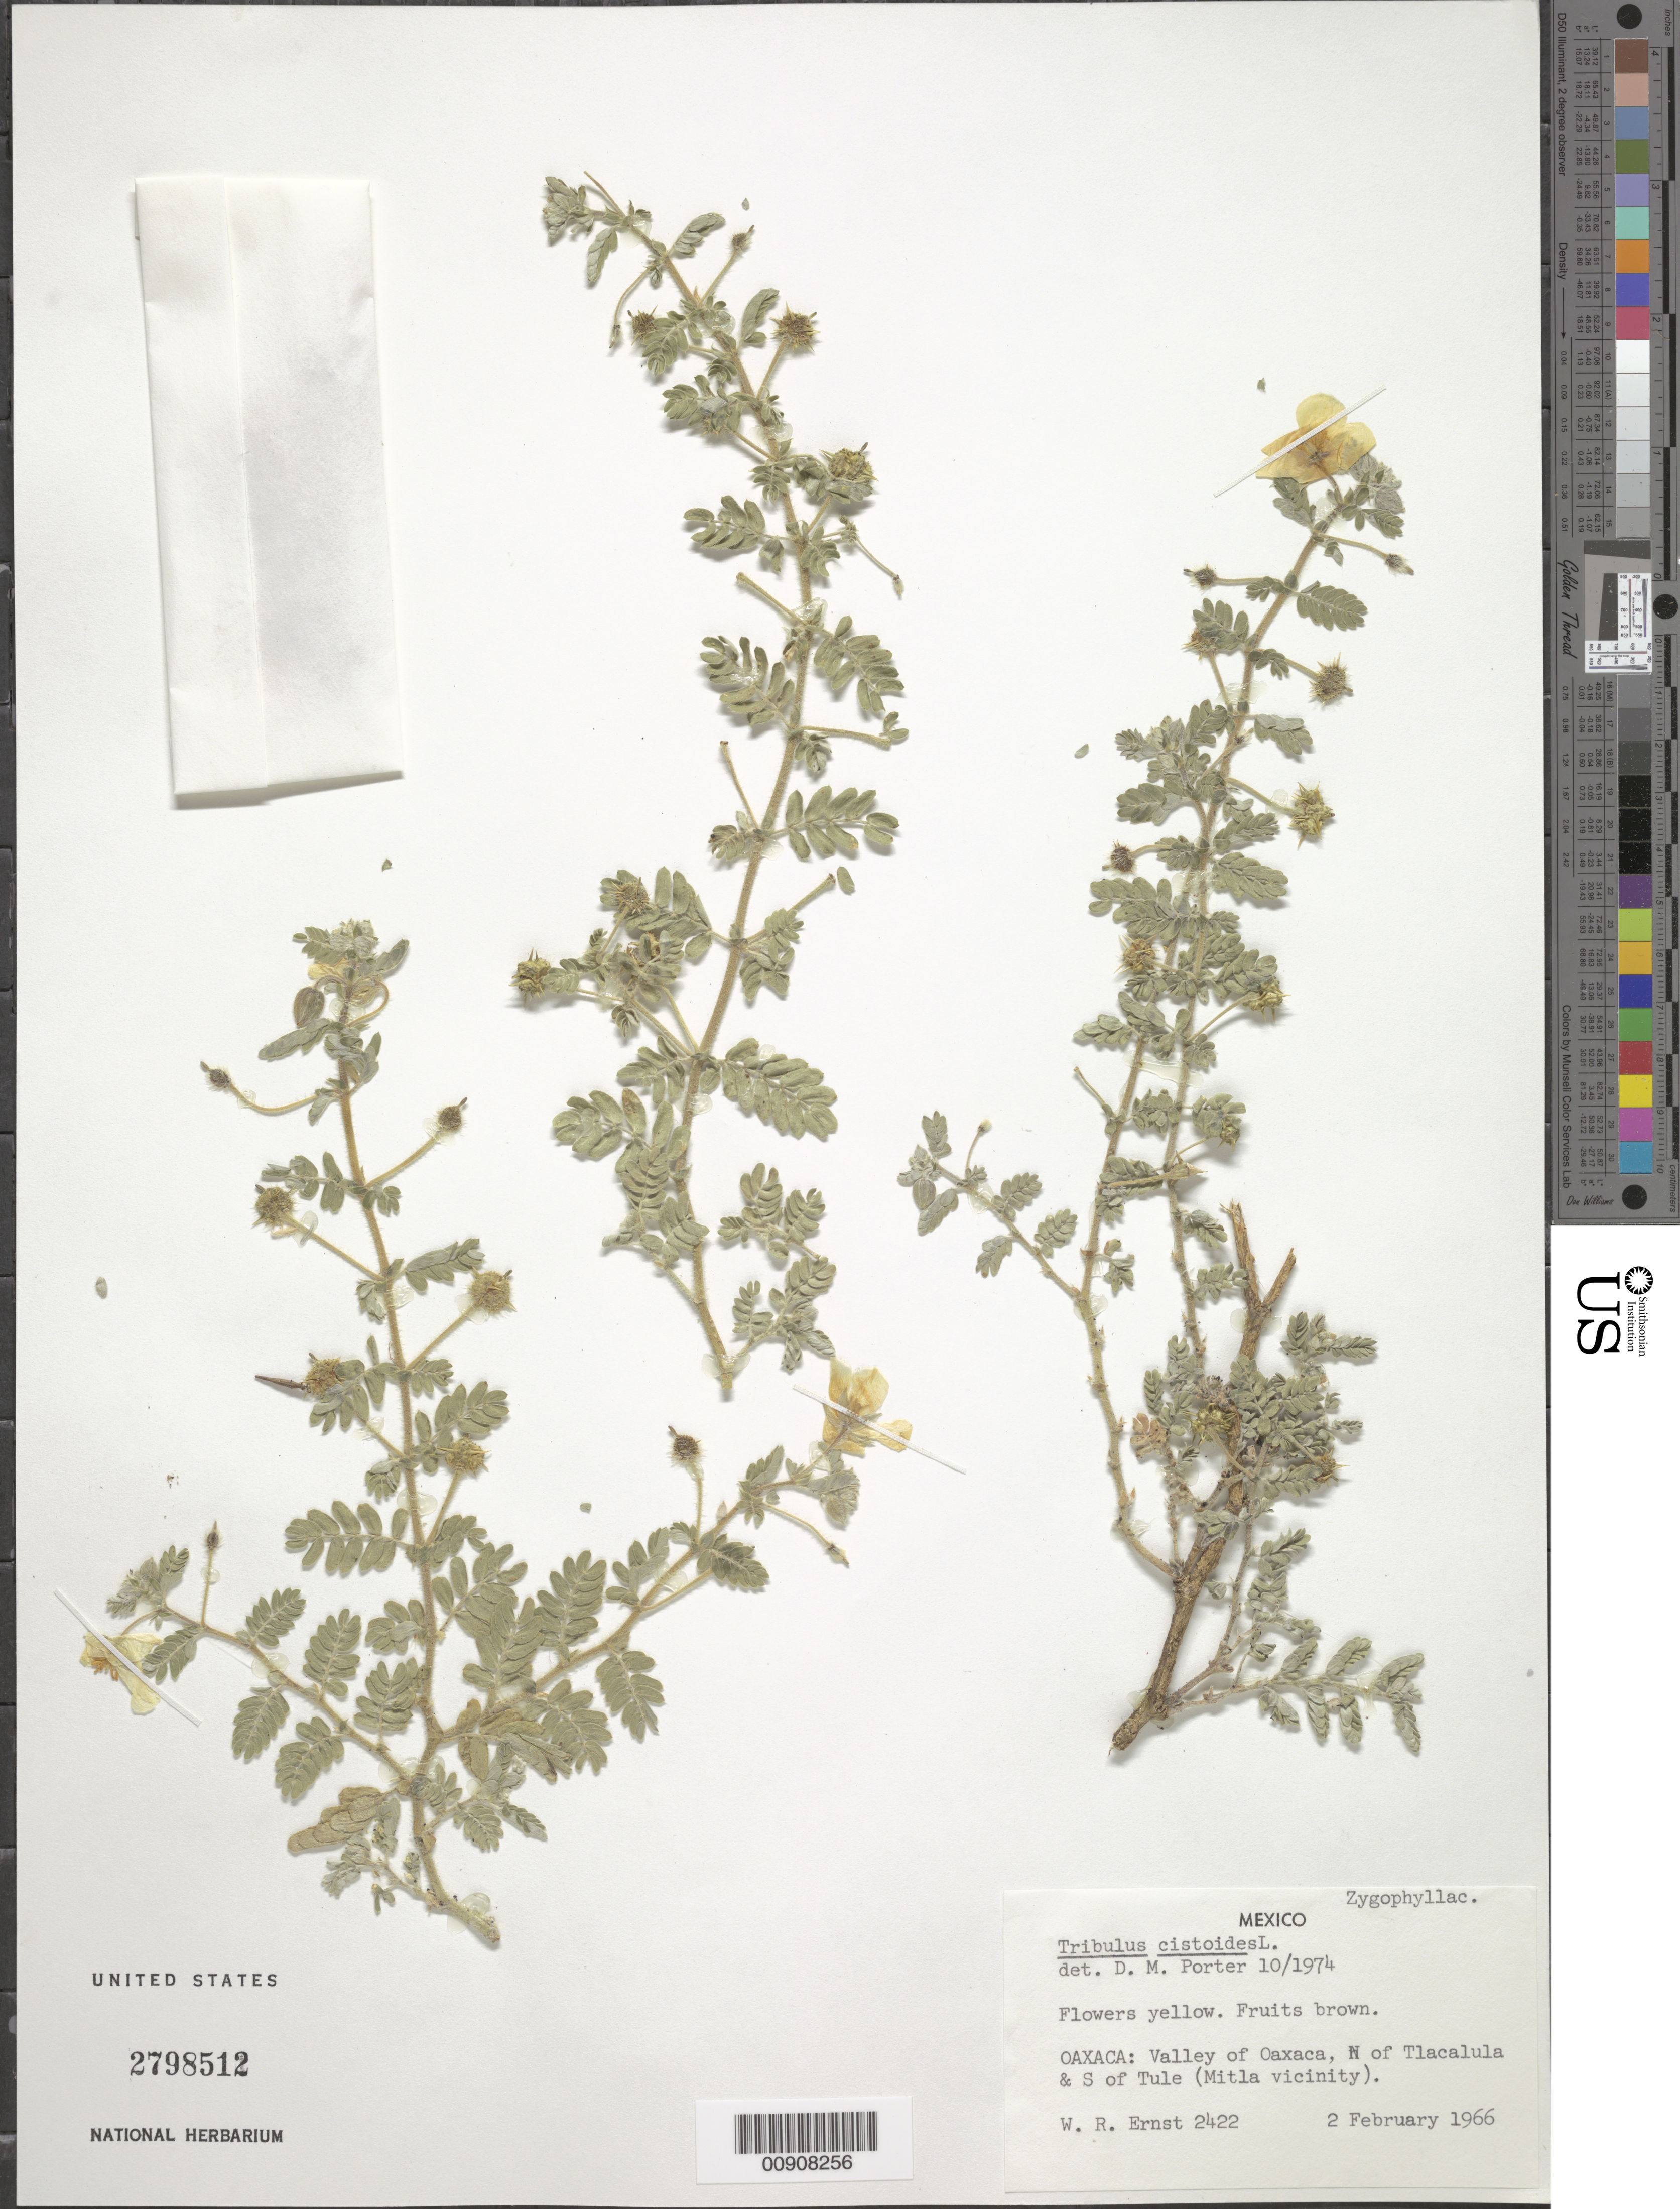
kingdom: Plantae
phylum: Tracheophyta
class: Magnoliopsida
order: Zygophyllales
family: Zygophyllaceae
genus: Tribulus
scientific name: Tribulus cistoides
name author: L.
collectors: W. R. Ernst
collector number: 2422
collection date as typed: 02 Feb 1966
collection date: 1966-02-02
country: Mexico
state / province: Oaxaca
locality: Oaxaca: Valley of Oaxaca, N of Tlacalula & S of Tule (Mitla vicinity).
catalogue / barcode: US 2798512